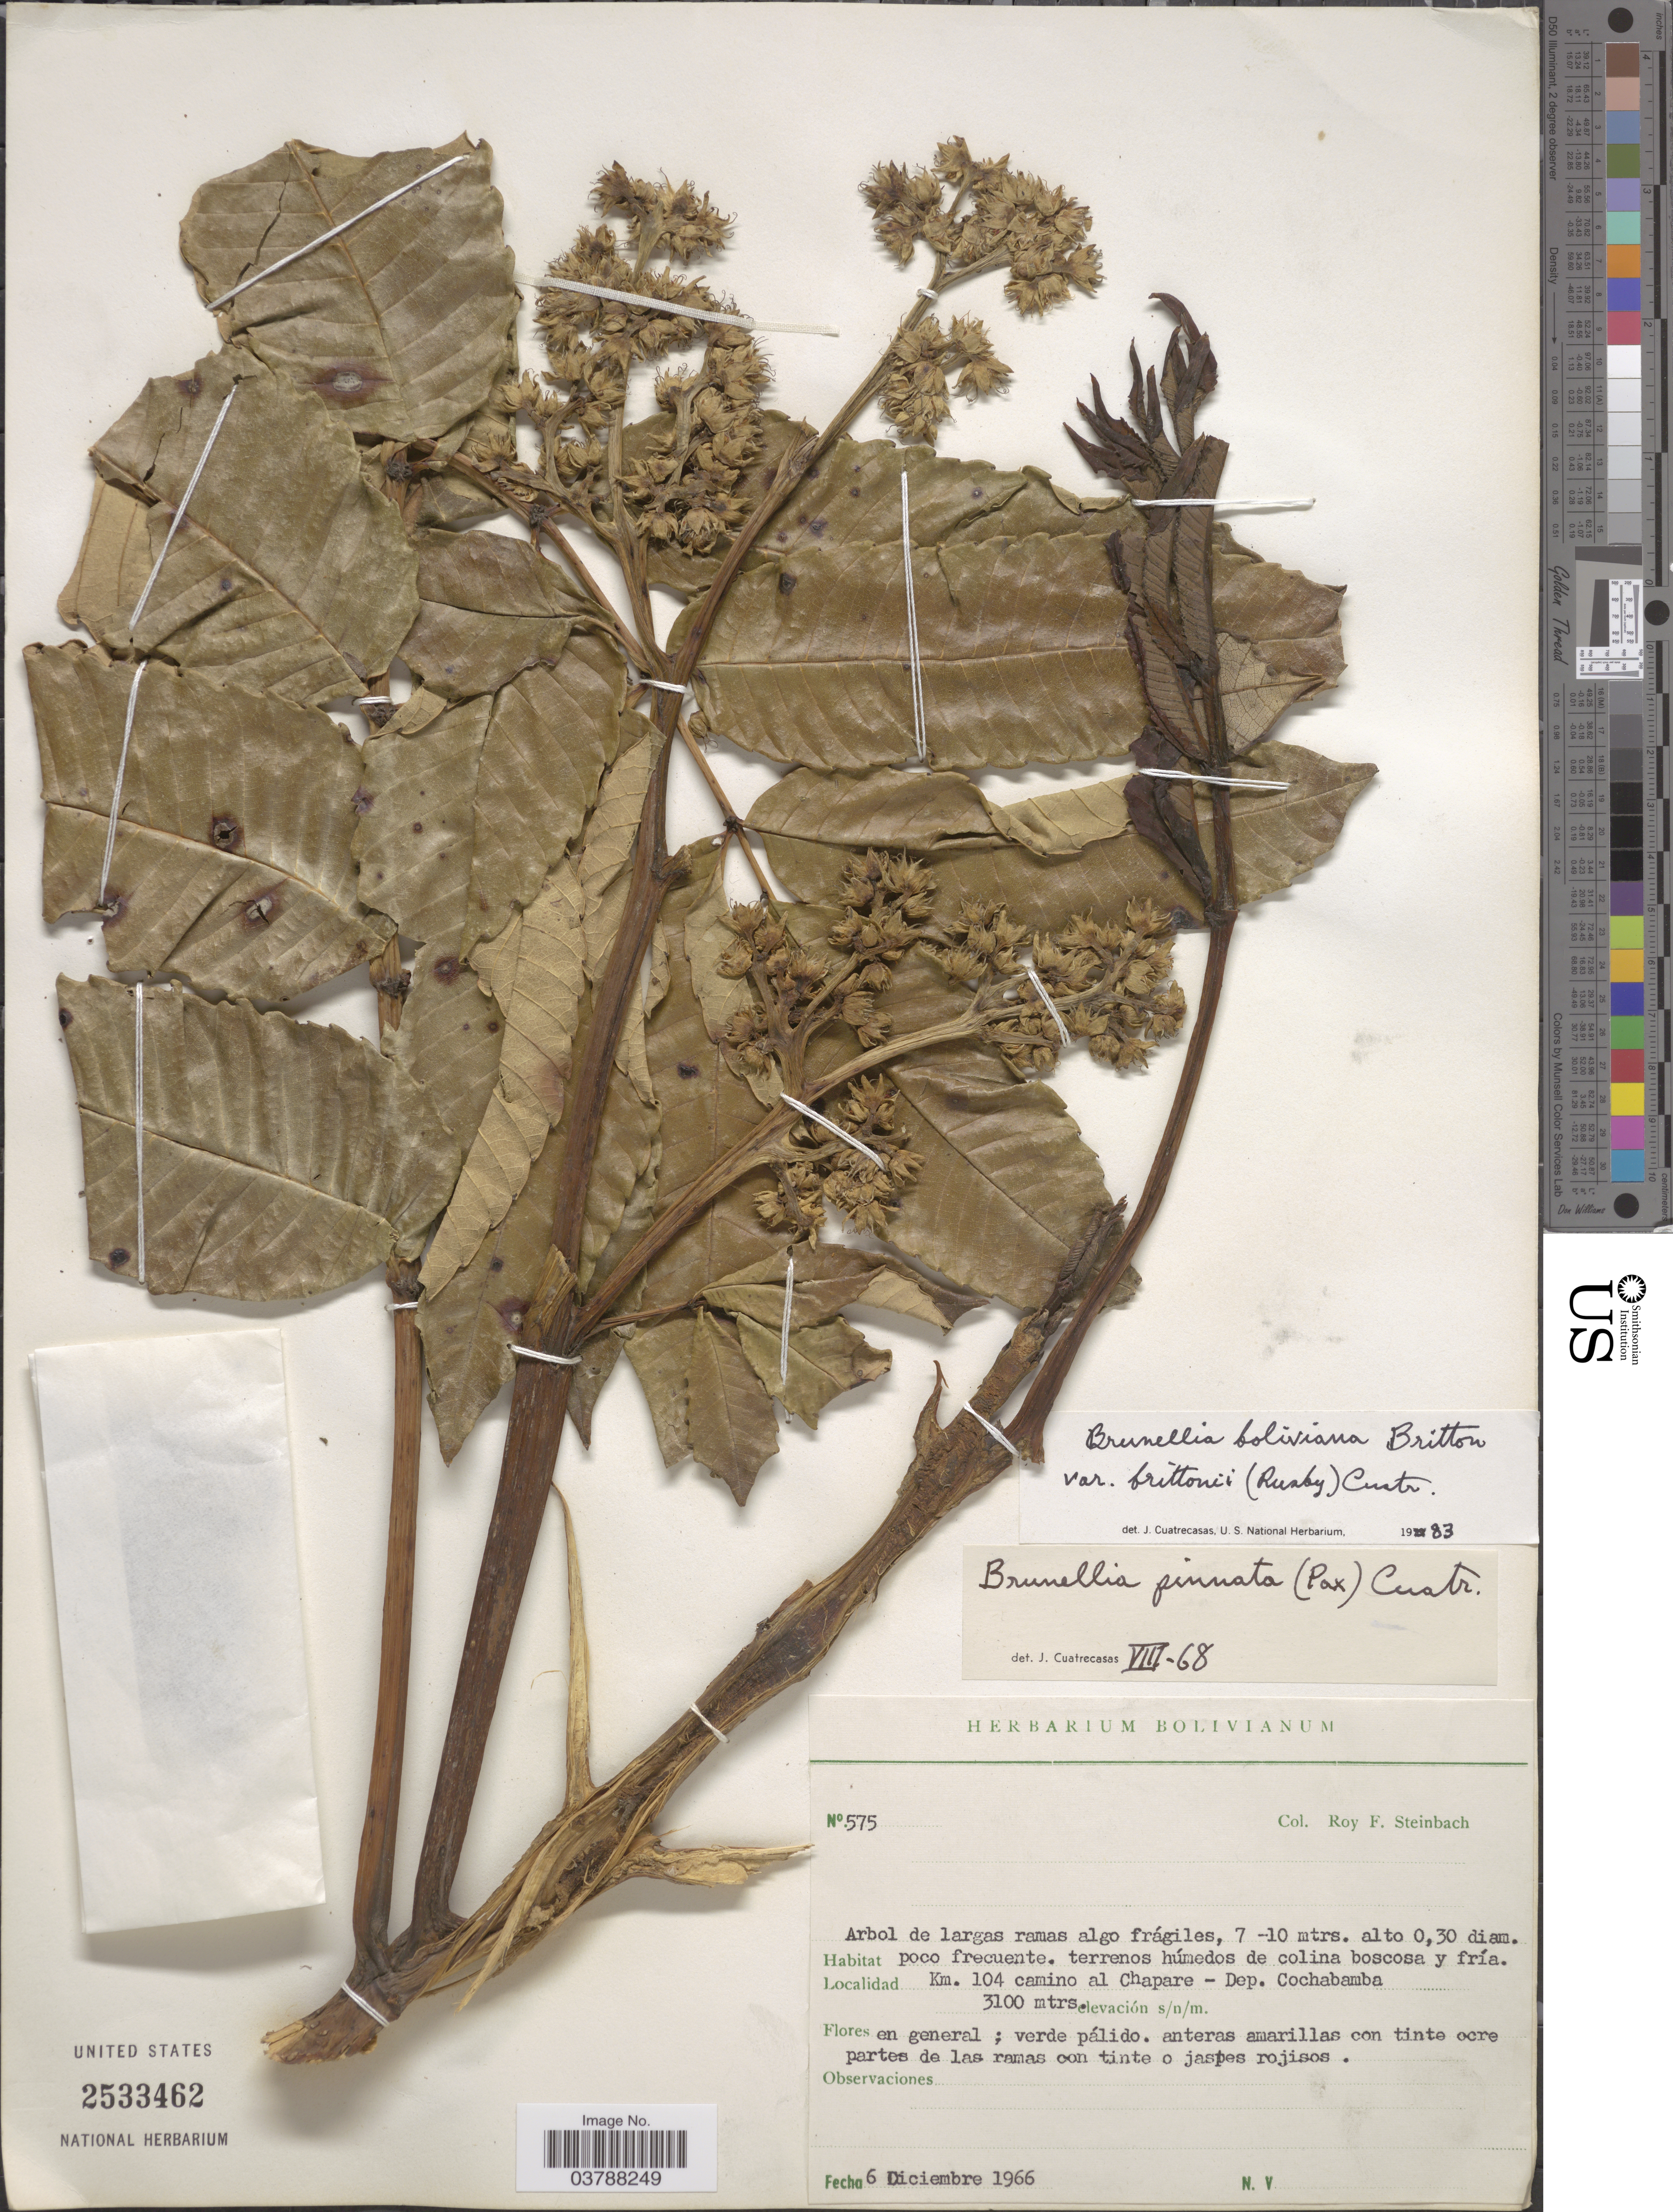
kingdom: Plantae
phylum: Tracheophyta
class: Magnoliopsida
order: Oxalidales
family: Brunelliaceae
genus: Brunellia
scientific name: Brunellia boliviana var. brittonii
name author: (Rusby) Cuatrec.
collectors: R. F. Steinbach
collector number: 575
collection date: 1966-12-06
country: Bolivia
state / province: Cochabamba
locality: Km. 104 camino al Chapare - Dep. Cochabamba.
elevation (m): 3100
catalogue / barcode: US 2533462